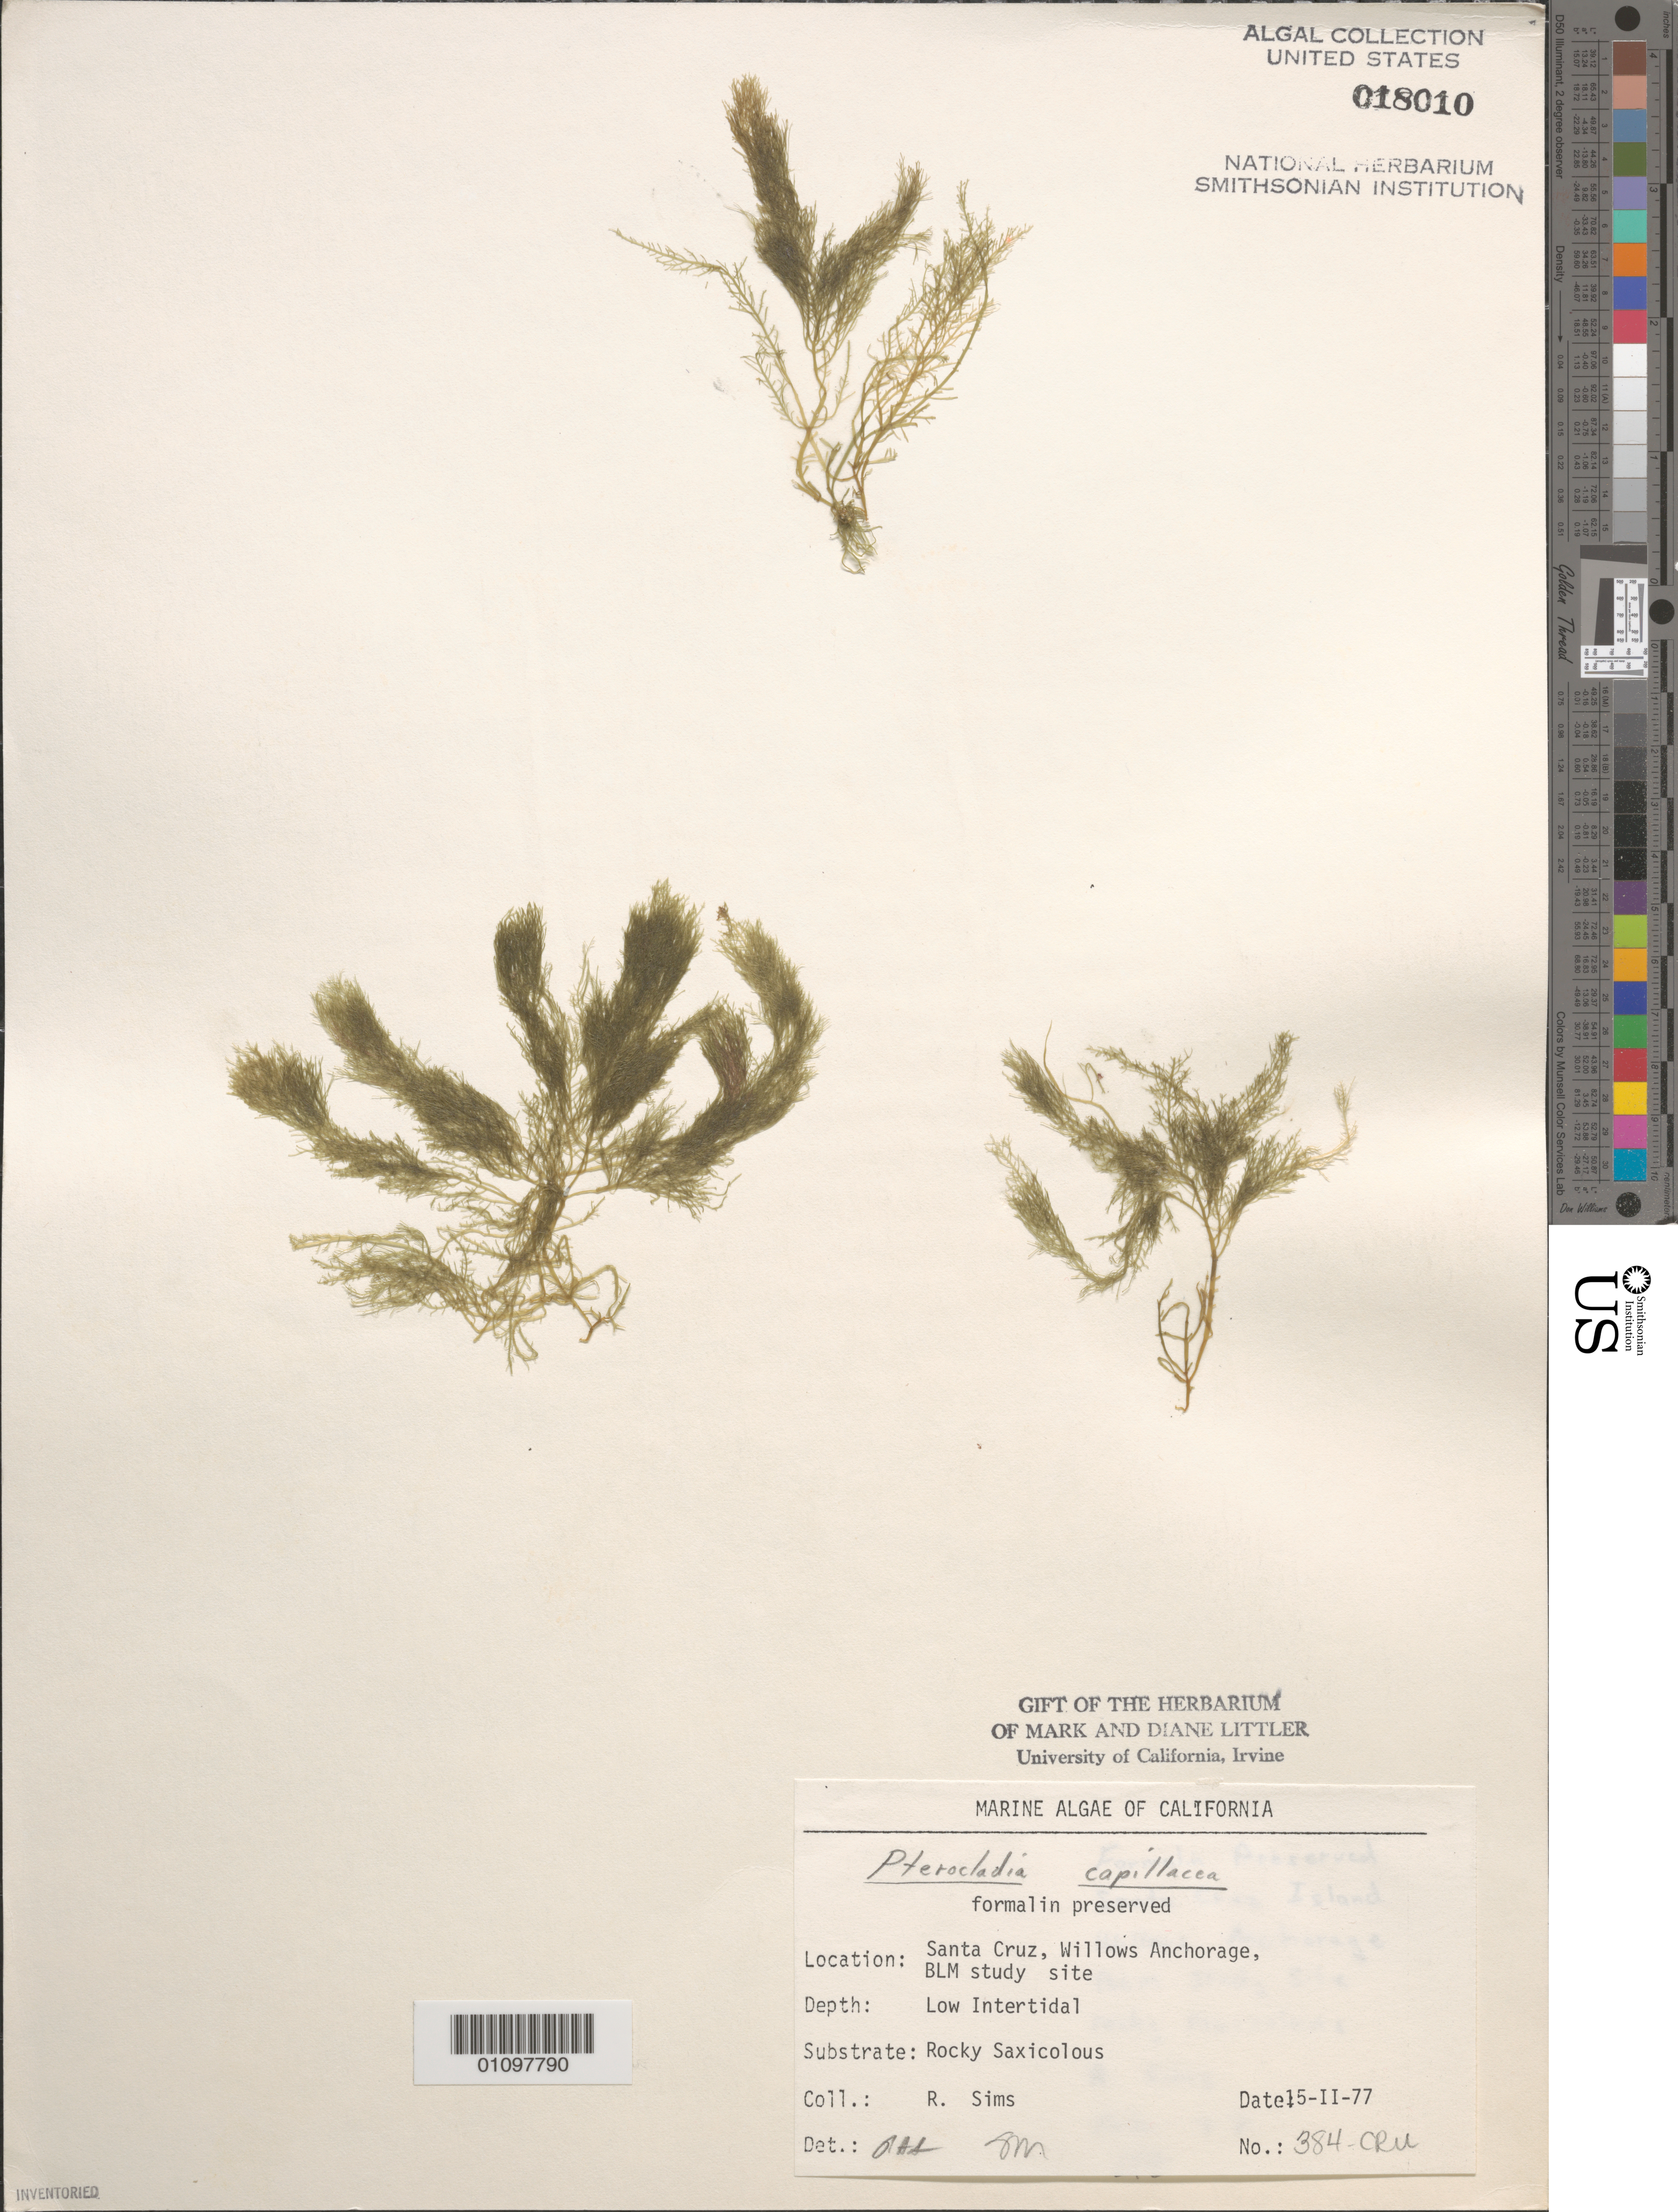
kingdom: Plantae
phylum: Rhodophyta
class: Florideophyceae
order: Gelidiales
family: Pterocladiaceae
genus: Pterocladiella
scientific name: Pterocladiella capillacea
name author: (S.G. Gmel.) Santelices & Hommers.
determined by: Algae name updating Project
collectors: R. H. Sims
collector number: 384-CRU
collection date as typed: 15 Feb 1977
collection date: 1977-02-15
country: United States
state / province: California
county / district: Santa Barbara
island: Santa Cruz Island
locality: Willows Anchorage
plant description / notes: BLM-SOCALBIGHT Rocky Intertidal Survey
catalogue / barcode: US 18010